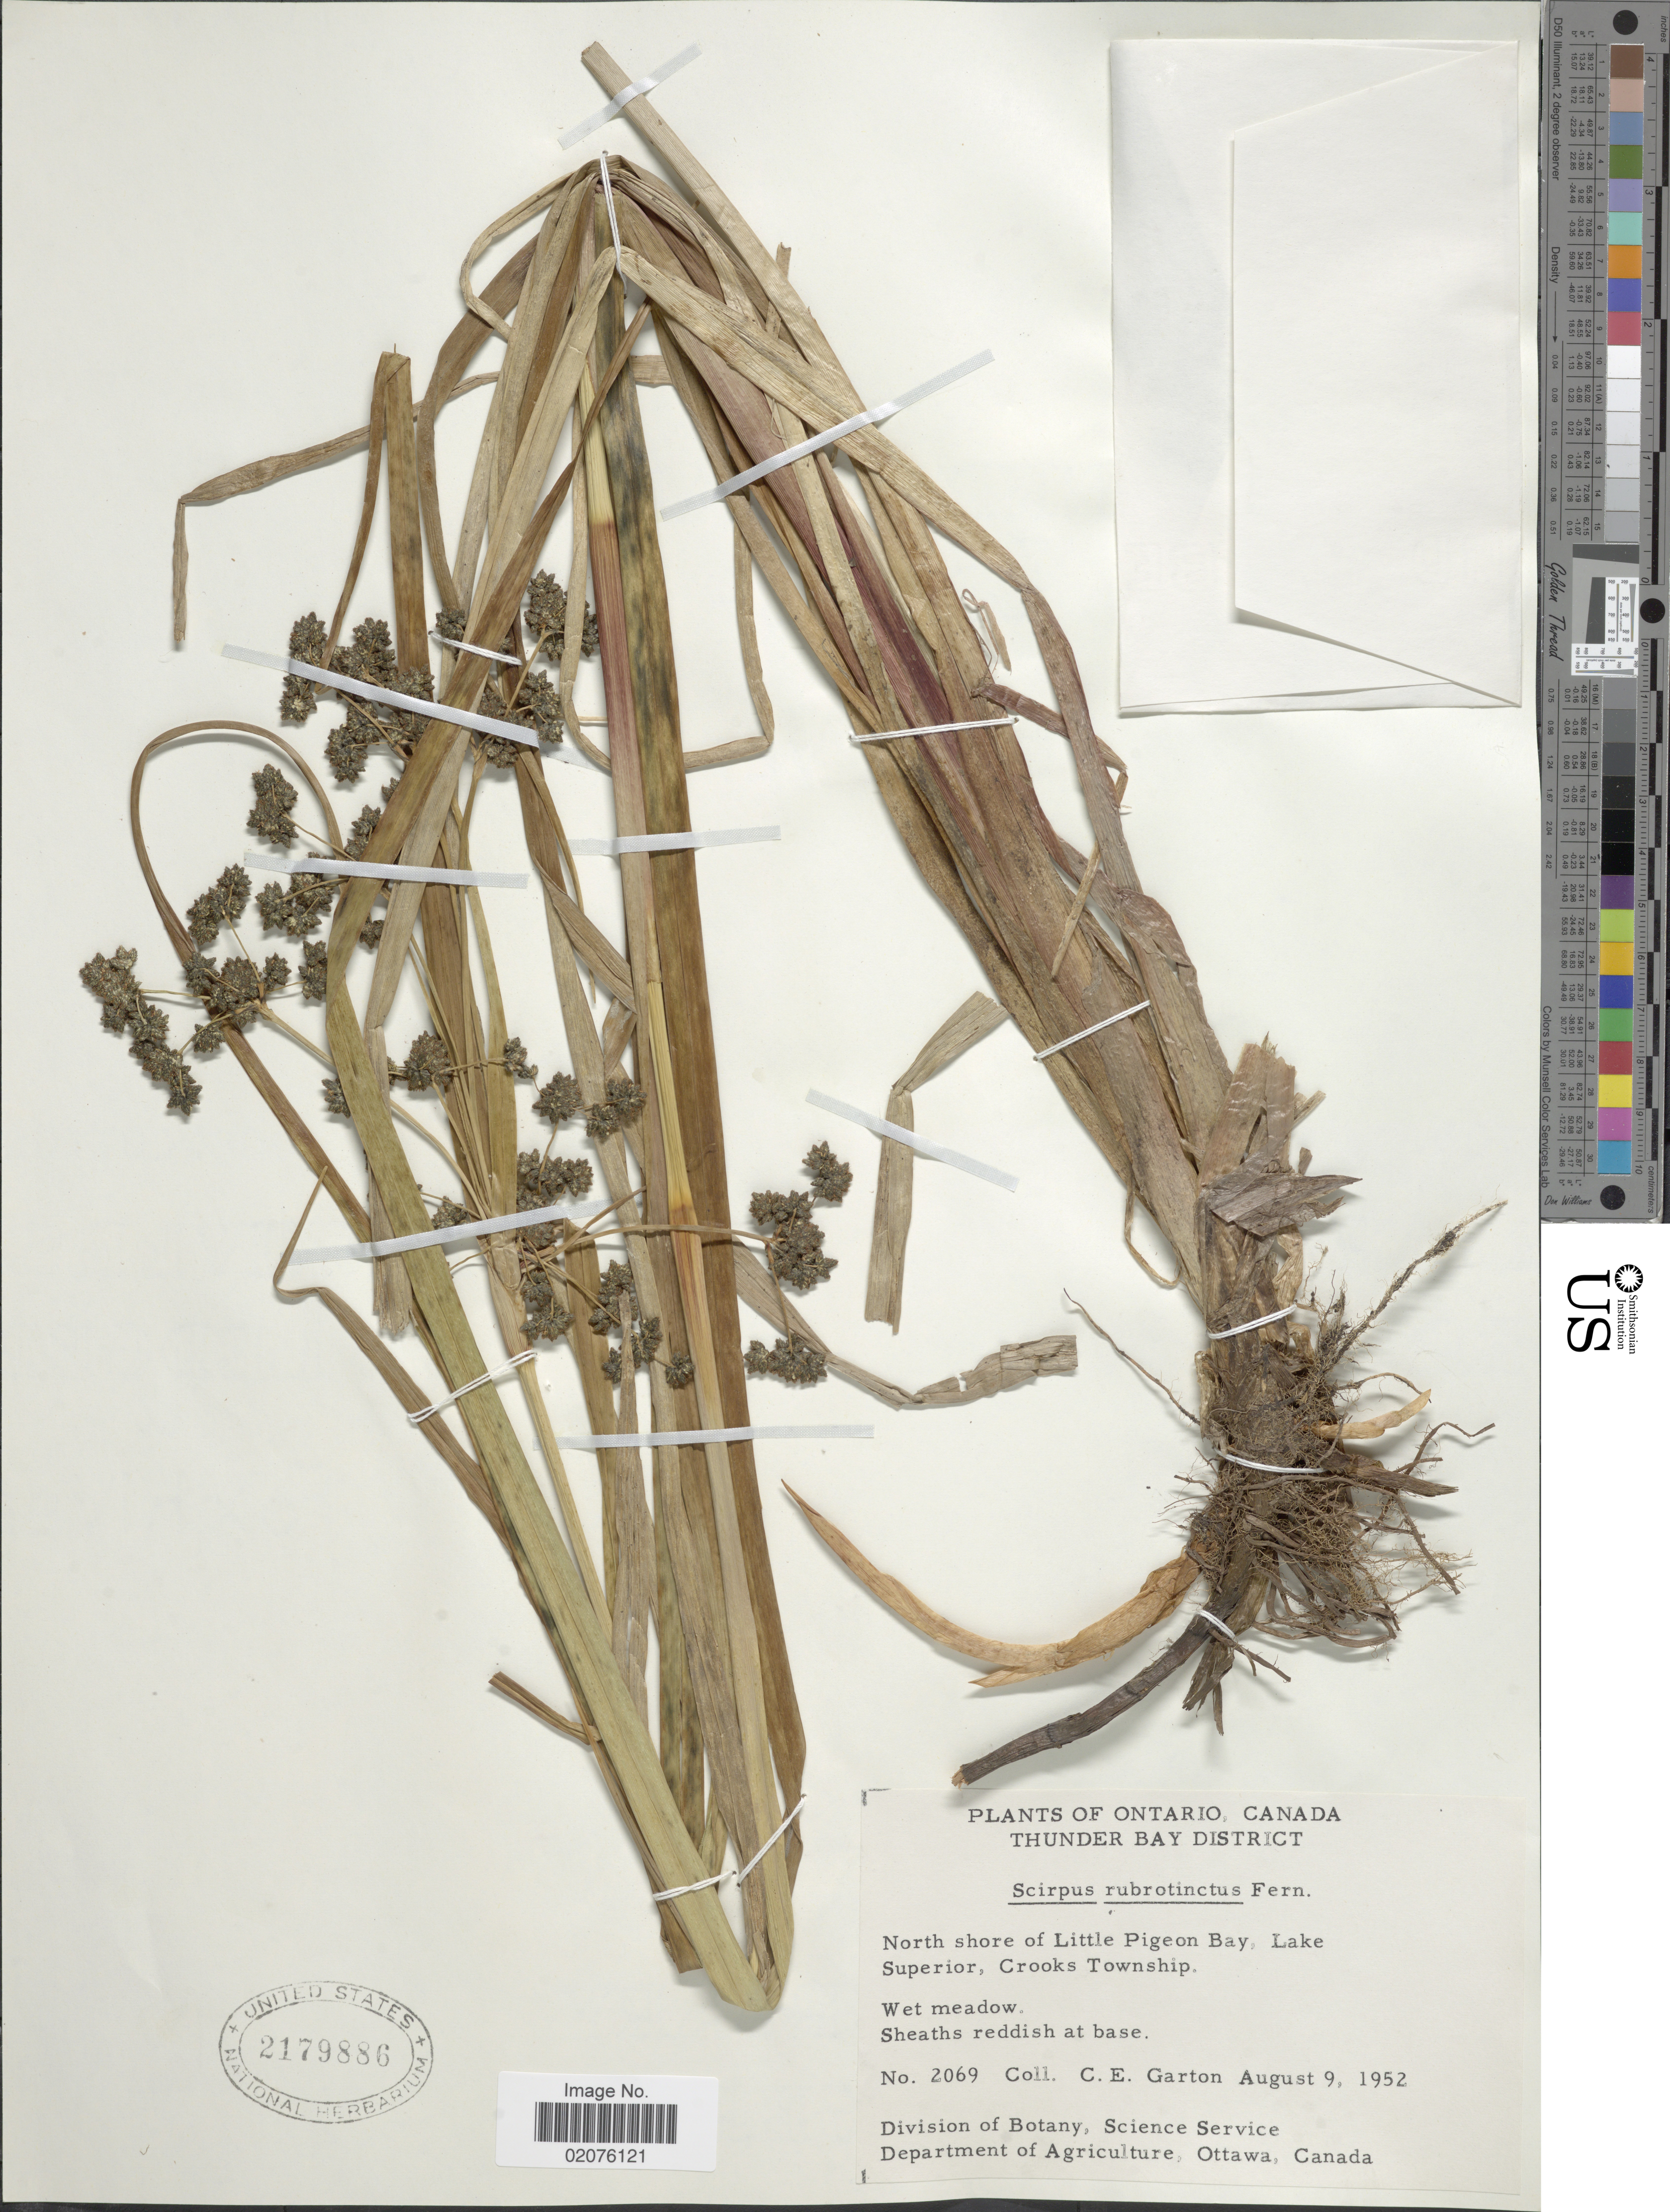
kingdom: Plantae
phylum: Tracheophyta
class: Liliopsida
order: Poales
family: Cyperaceae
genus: Scirpus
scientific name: Scirpus microcarpus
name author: J. Presl & C. Presl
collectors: C. E. Garton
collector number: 2069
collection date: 1952-08-09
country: Canada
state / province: Ontario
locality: Thunder Bay District, North shore of Little Pigeon Bay, Lake Superior, Crooks Township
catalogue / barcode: US 2179886